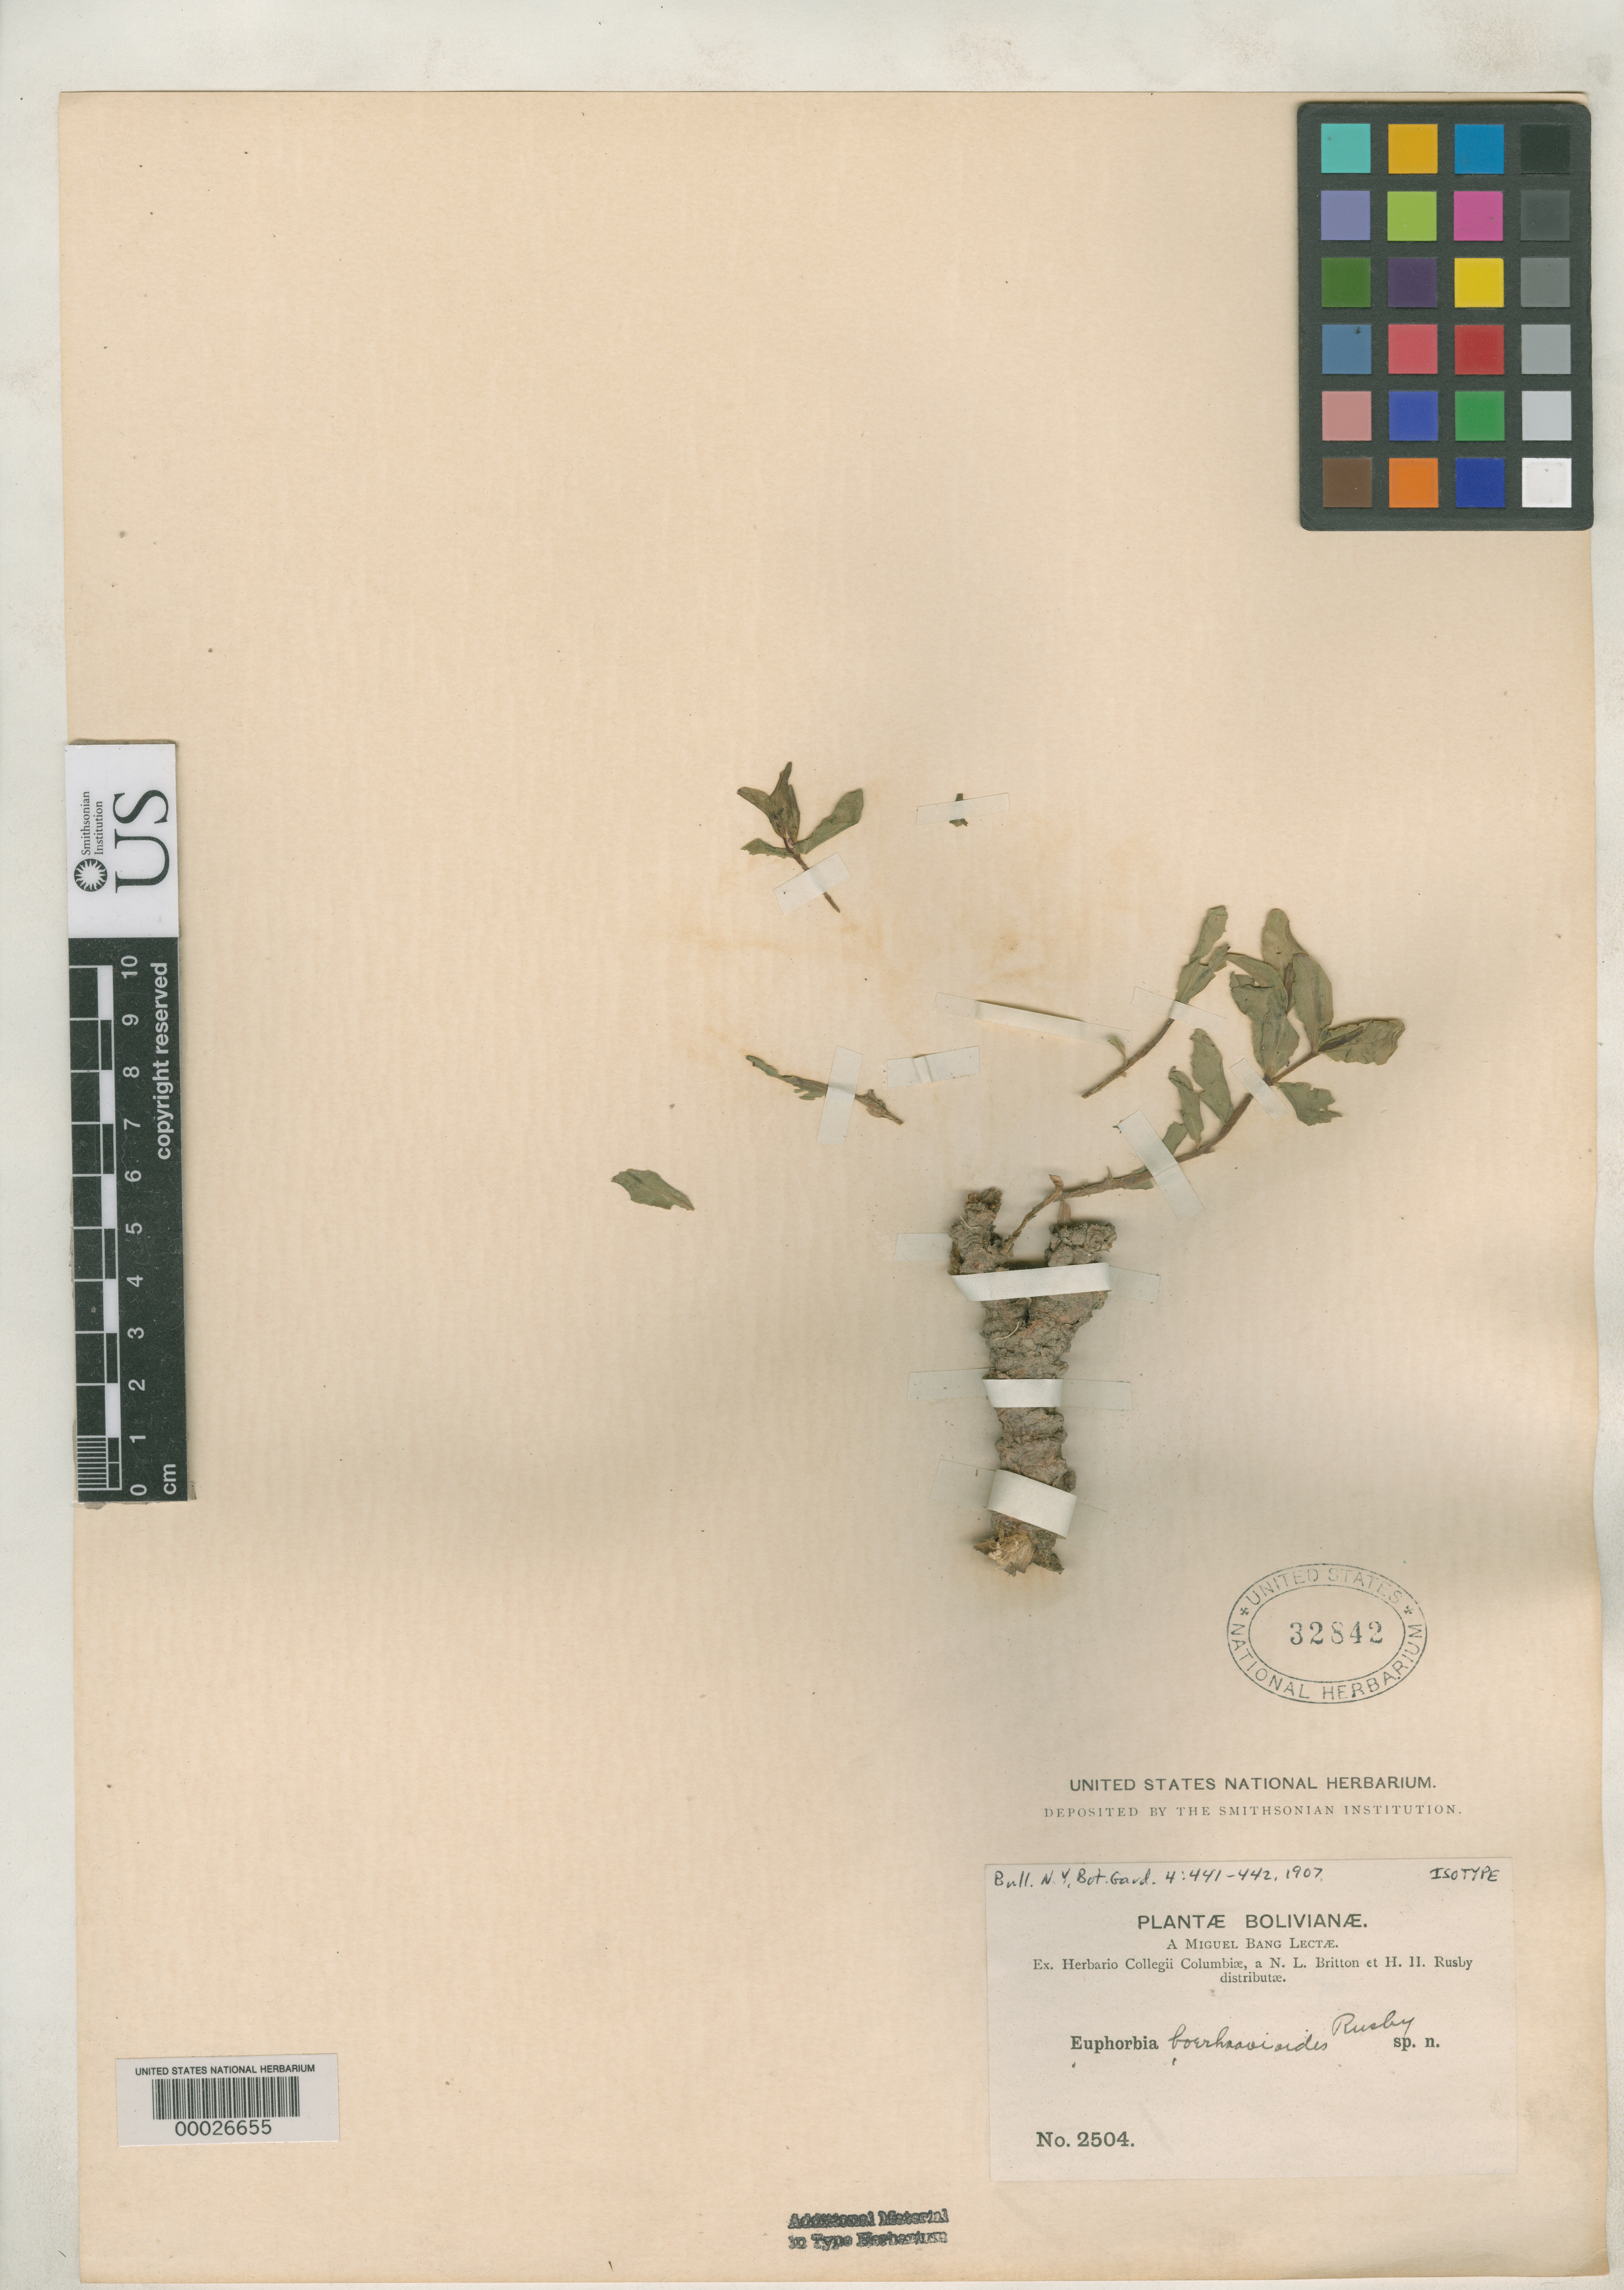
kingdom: Plantae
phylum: Tracheophyta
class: Magnoliopsida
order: Malpighiales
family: Euphorbiaceae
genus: Euphorbia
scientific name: Euphorbia boerhaavioides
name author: Rusby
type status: Isotype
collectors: M. Bang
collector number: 2504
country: Bolivia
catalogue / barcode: US 32842